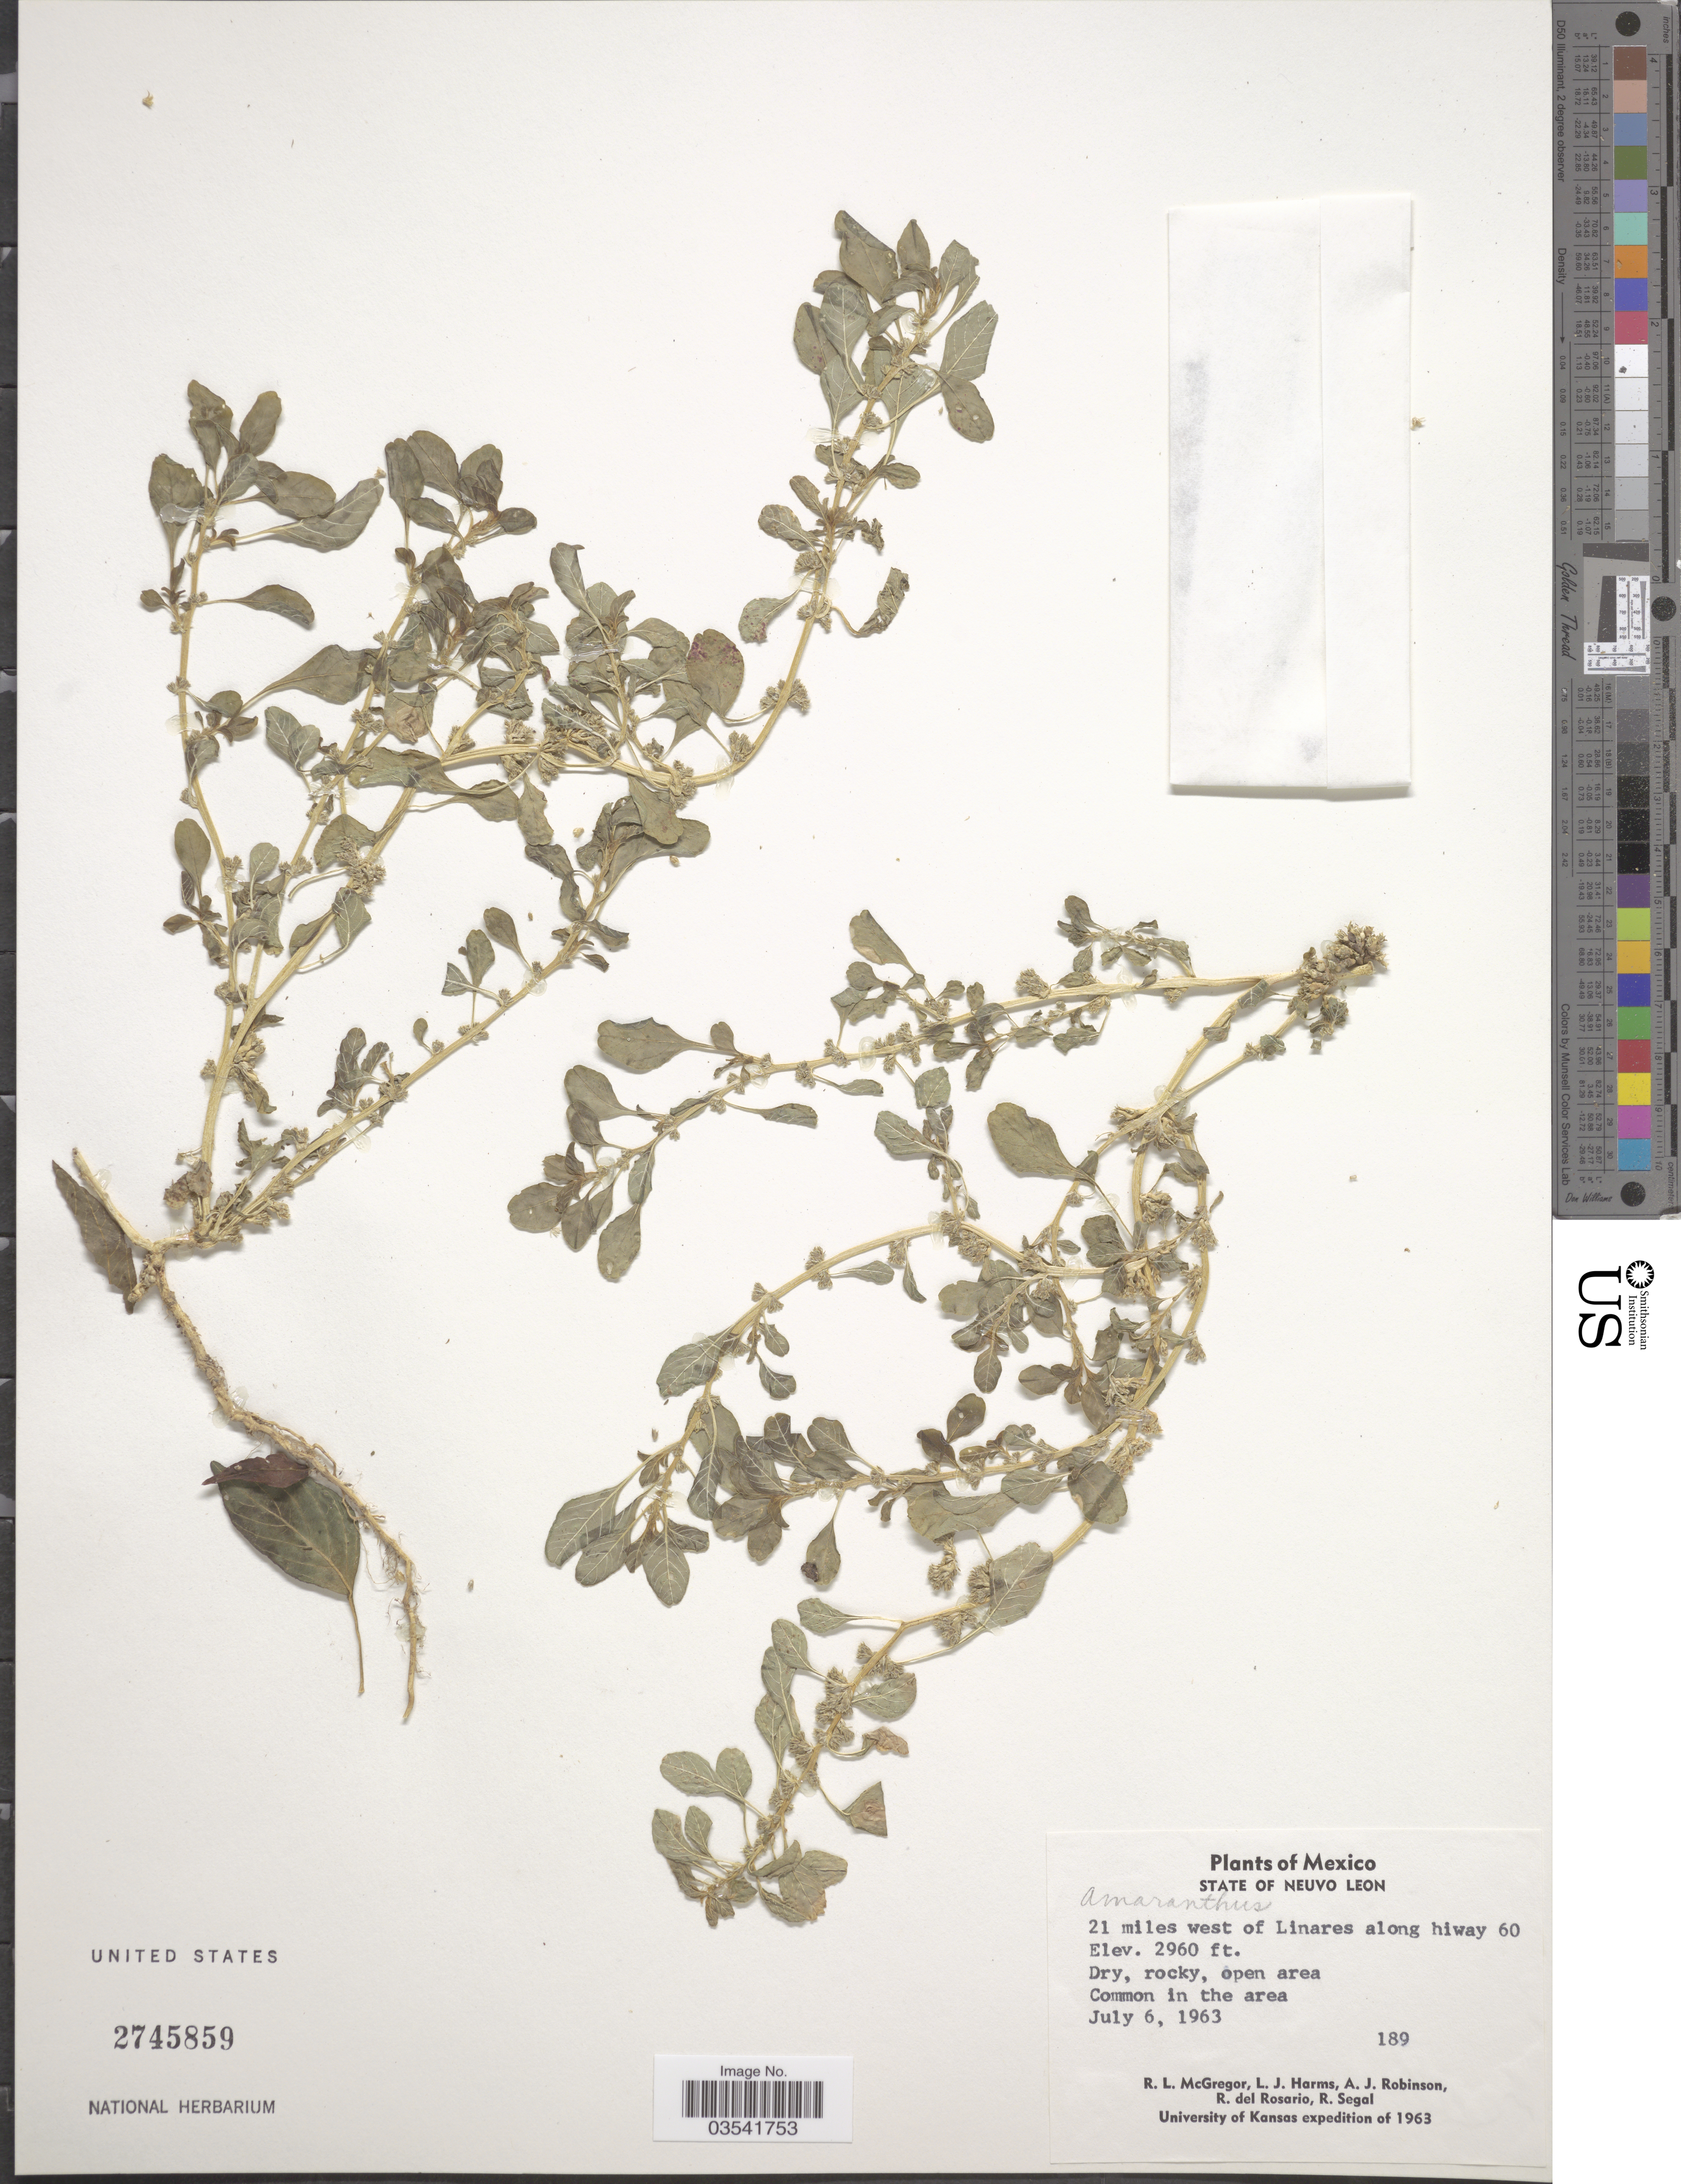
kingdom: Plantae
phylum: Tracheophyta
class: Magnoliopsida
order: Caryophyllales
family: Amaranthaceae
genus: Amaranthus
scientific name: Amaranthus sp.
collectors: R. McGregor, L. Harms, A. J. Robinson, R. del Rosario & R. Segal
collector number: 189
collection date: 1963-07-06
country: Mexico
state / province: Nuevo León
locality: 21 miles west of Linares along hiway 60.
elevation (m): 902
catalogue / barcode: US 2745859